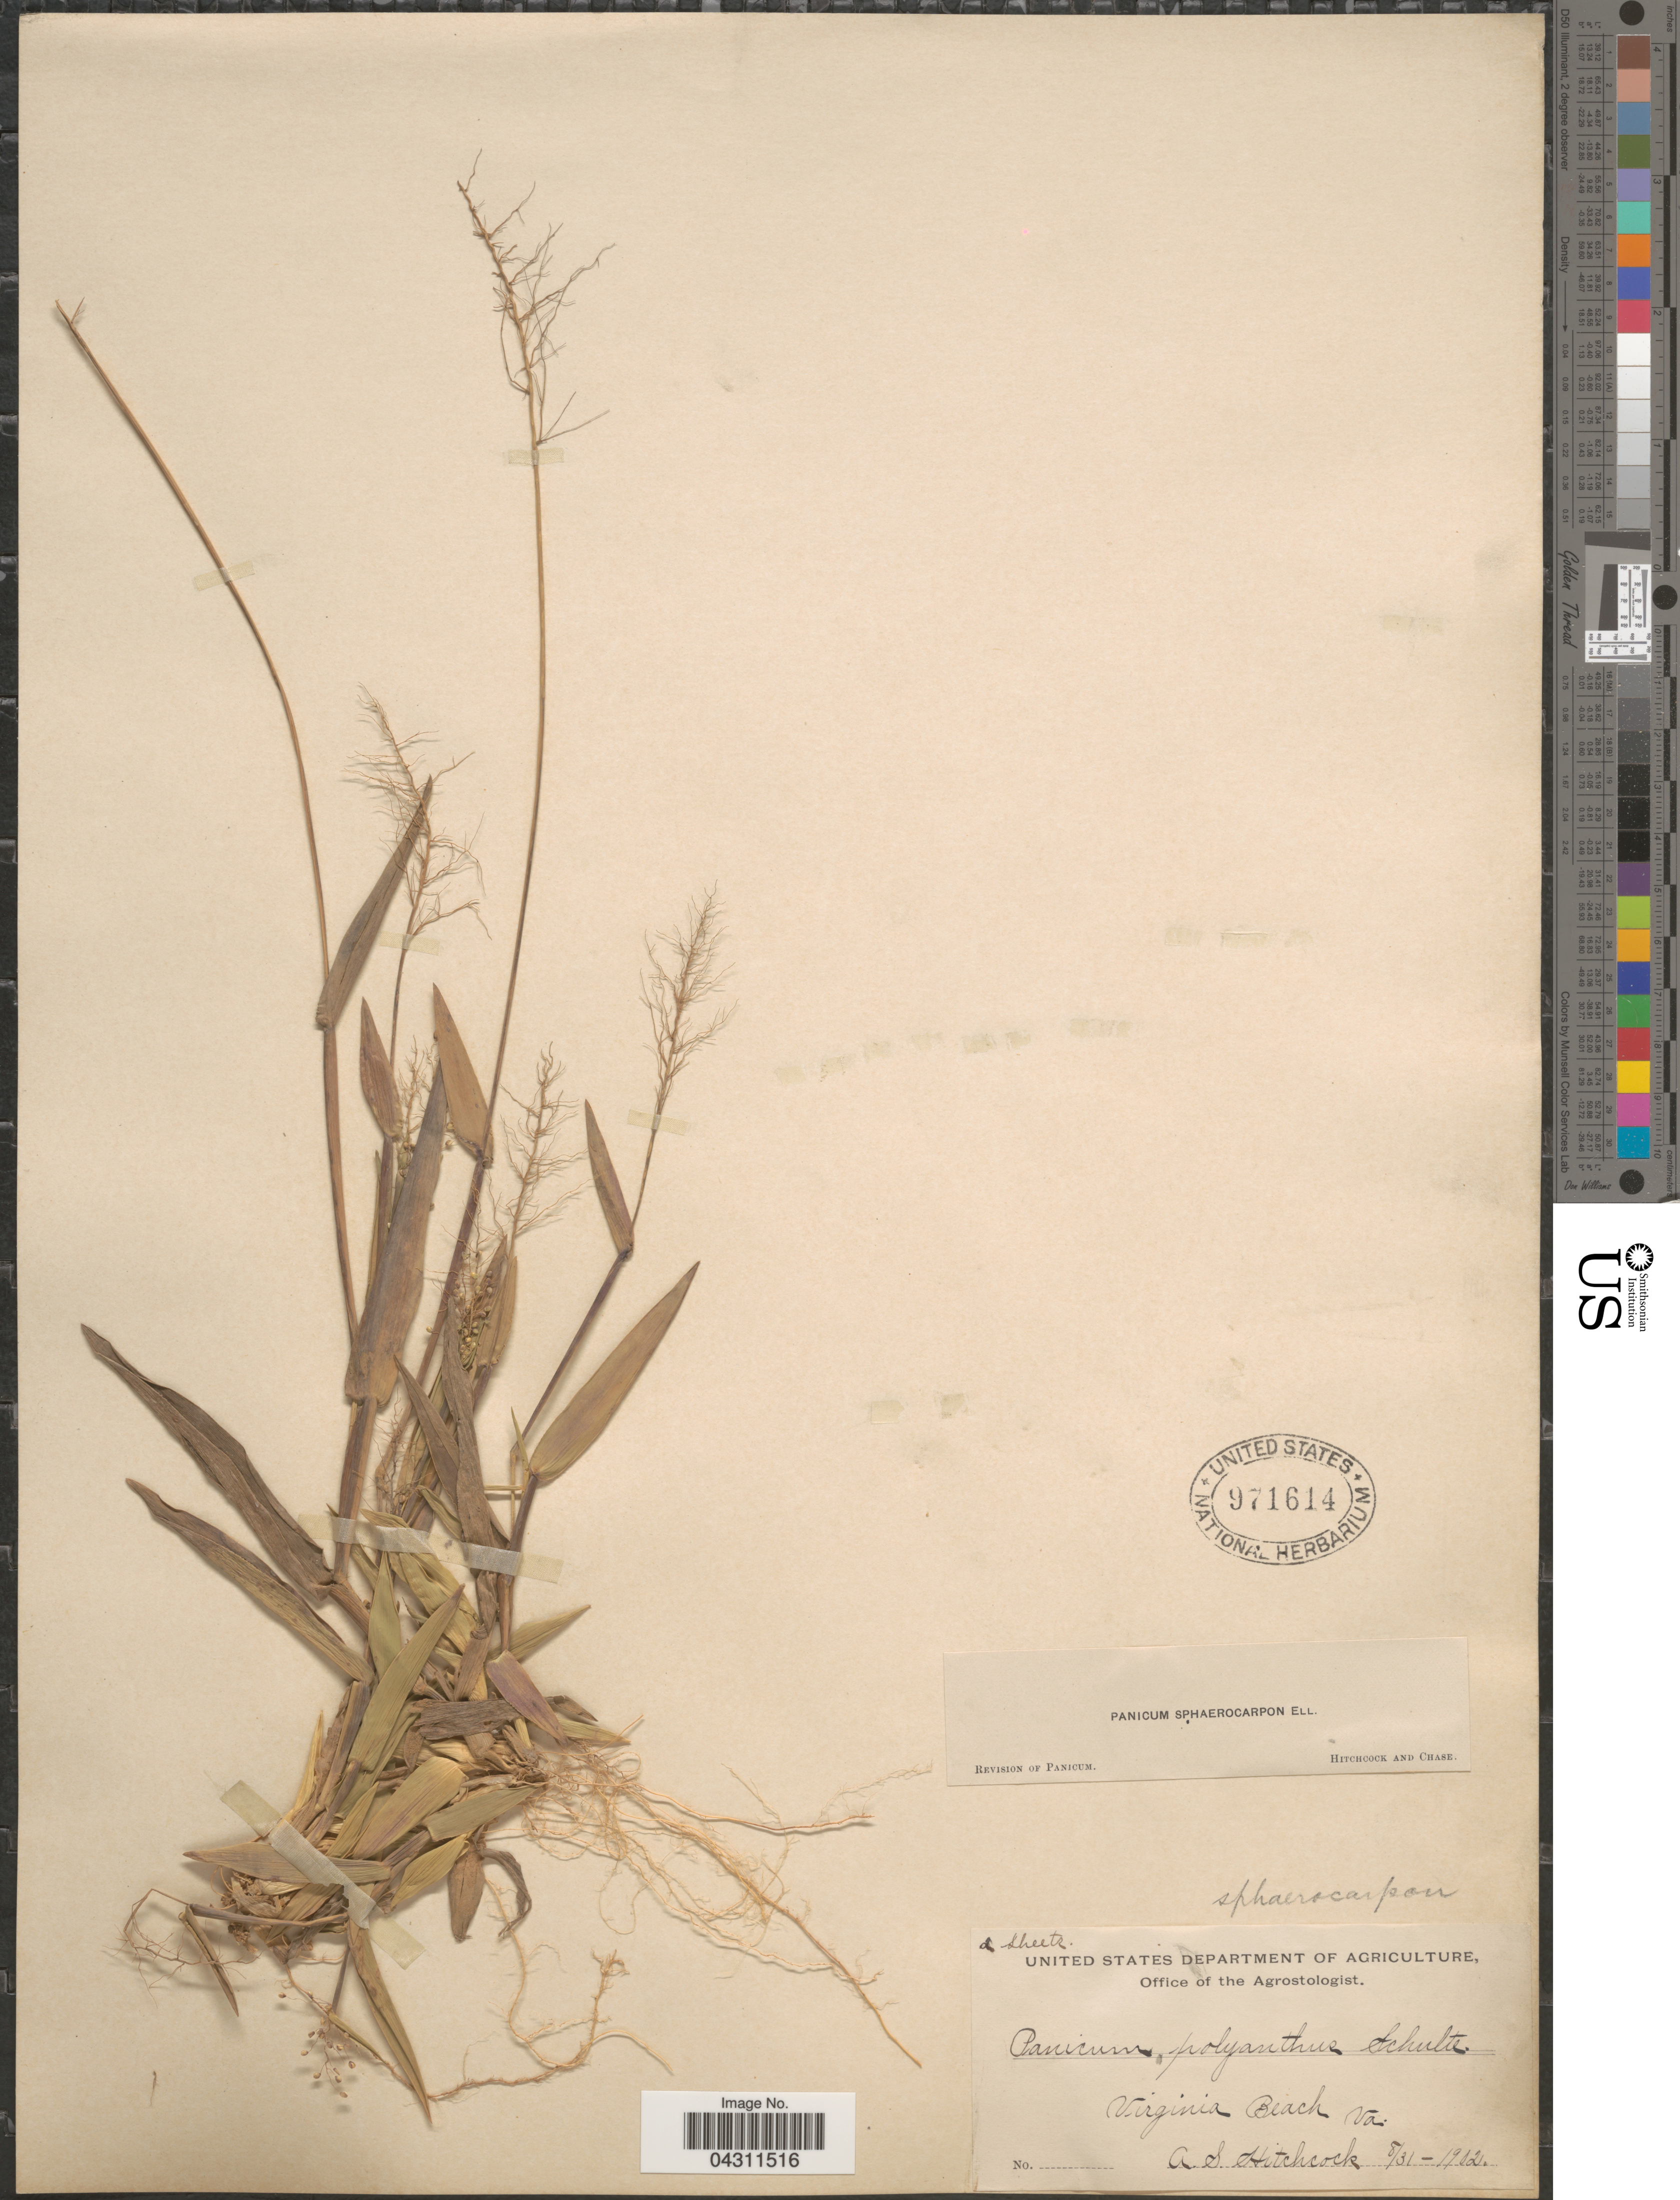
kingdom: Plantae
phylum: Tracheophyta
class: Liliopsida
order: Poales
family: Poaceae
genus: Dichanthelium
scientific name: Dichanthelium sphaerocarpon var. sphaerocarpon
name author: (Elliott) Gould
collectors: A. S. Hitchcock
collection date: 1902-08-31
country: United States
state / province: Virginia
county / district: City of Virginia Beach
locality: Virginia Beach.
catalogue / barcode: US 971614